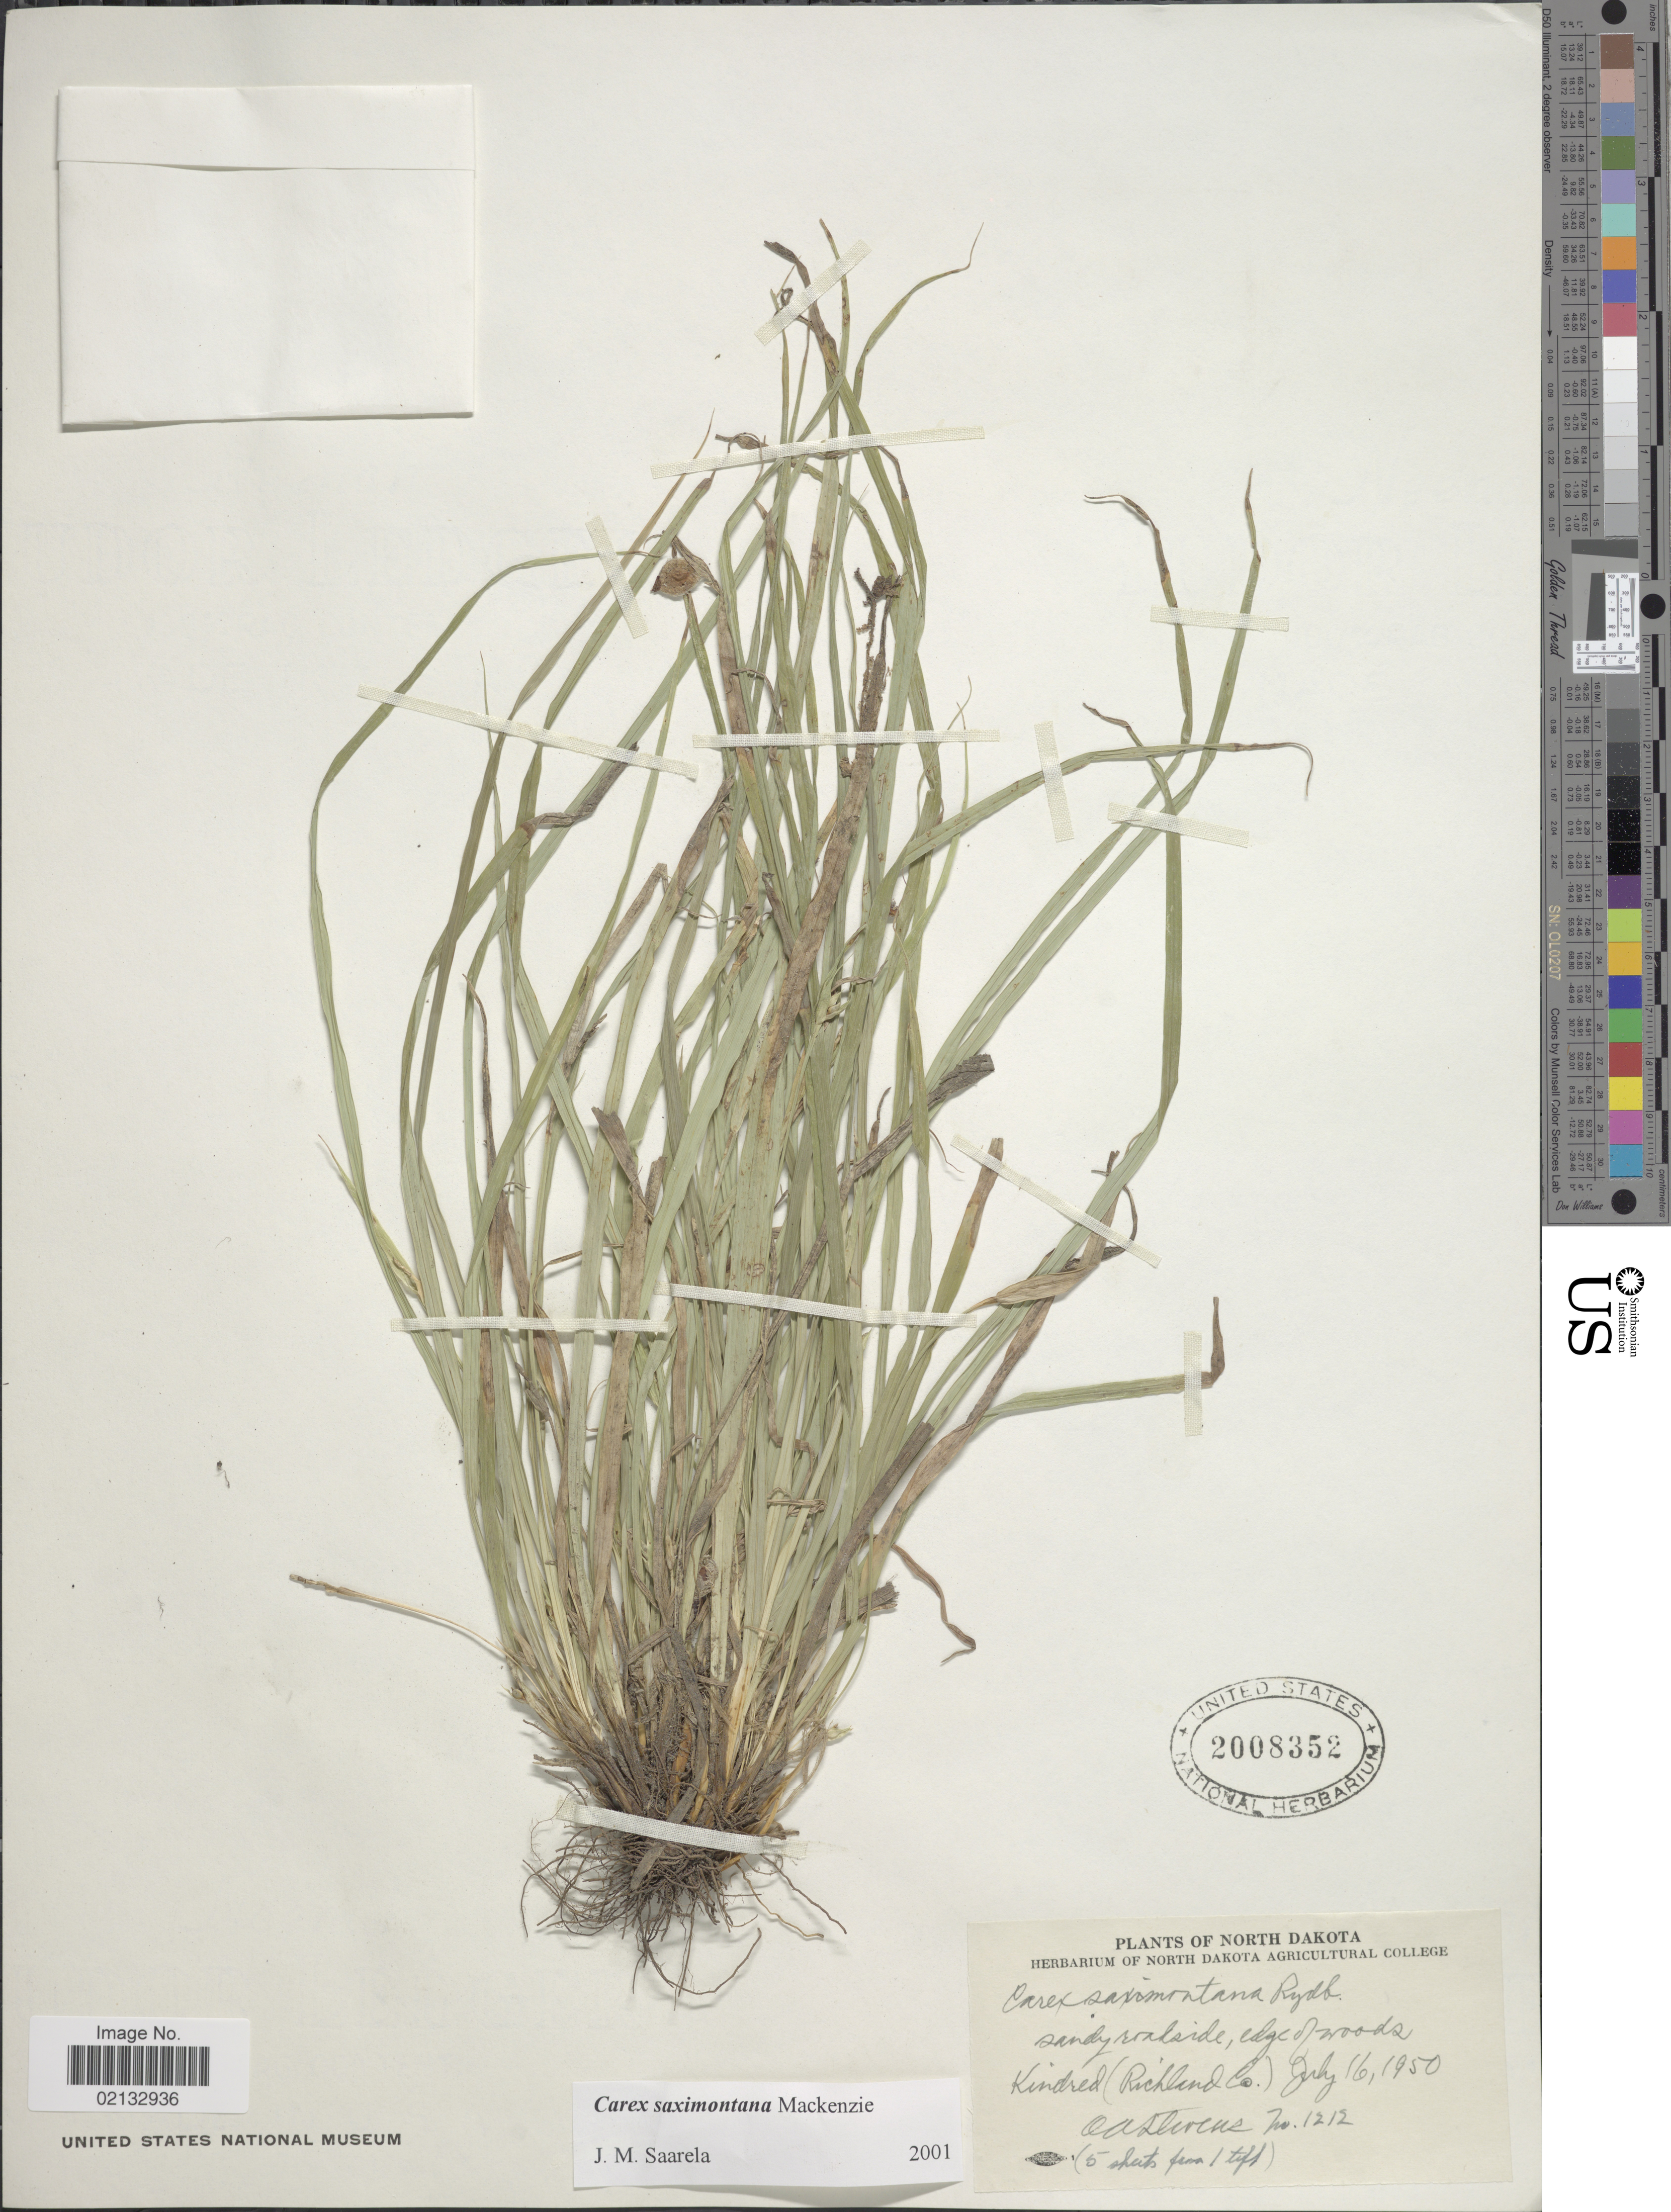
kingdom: Plantae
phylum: Tracheophyta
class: Liliopsida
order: Poales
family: Cyperaceae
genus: Carex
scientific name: Carex saximontana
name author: Mack.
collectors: O. A. Stevens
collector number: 1212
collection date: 1950-07-16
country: United States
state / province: North Dakota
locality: Kindred (Richland Co.)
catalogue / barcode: US 2008352